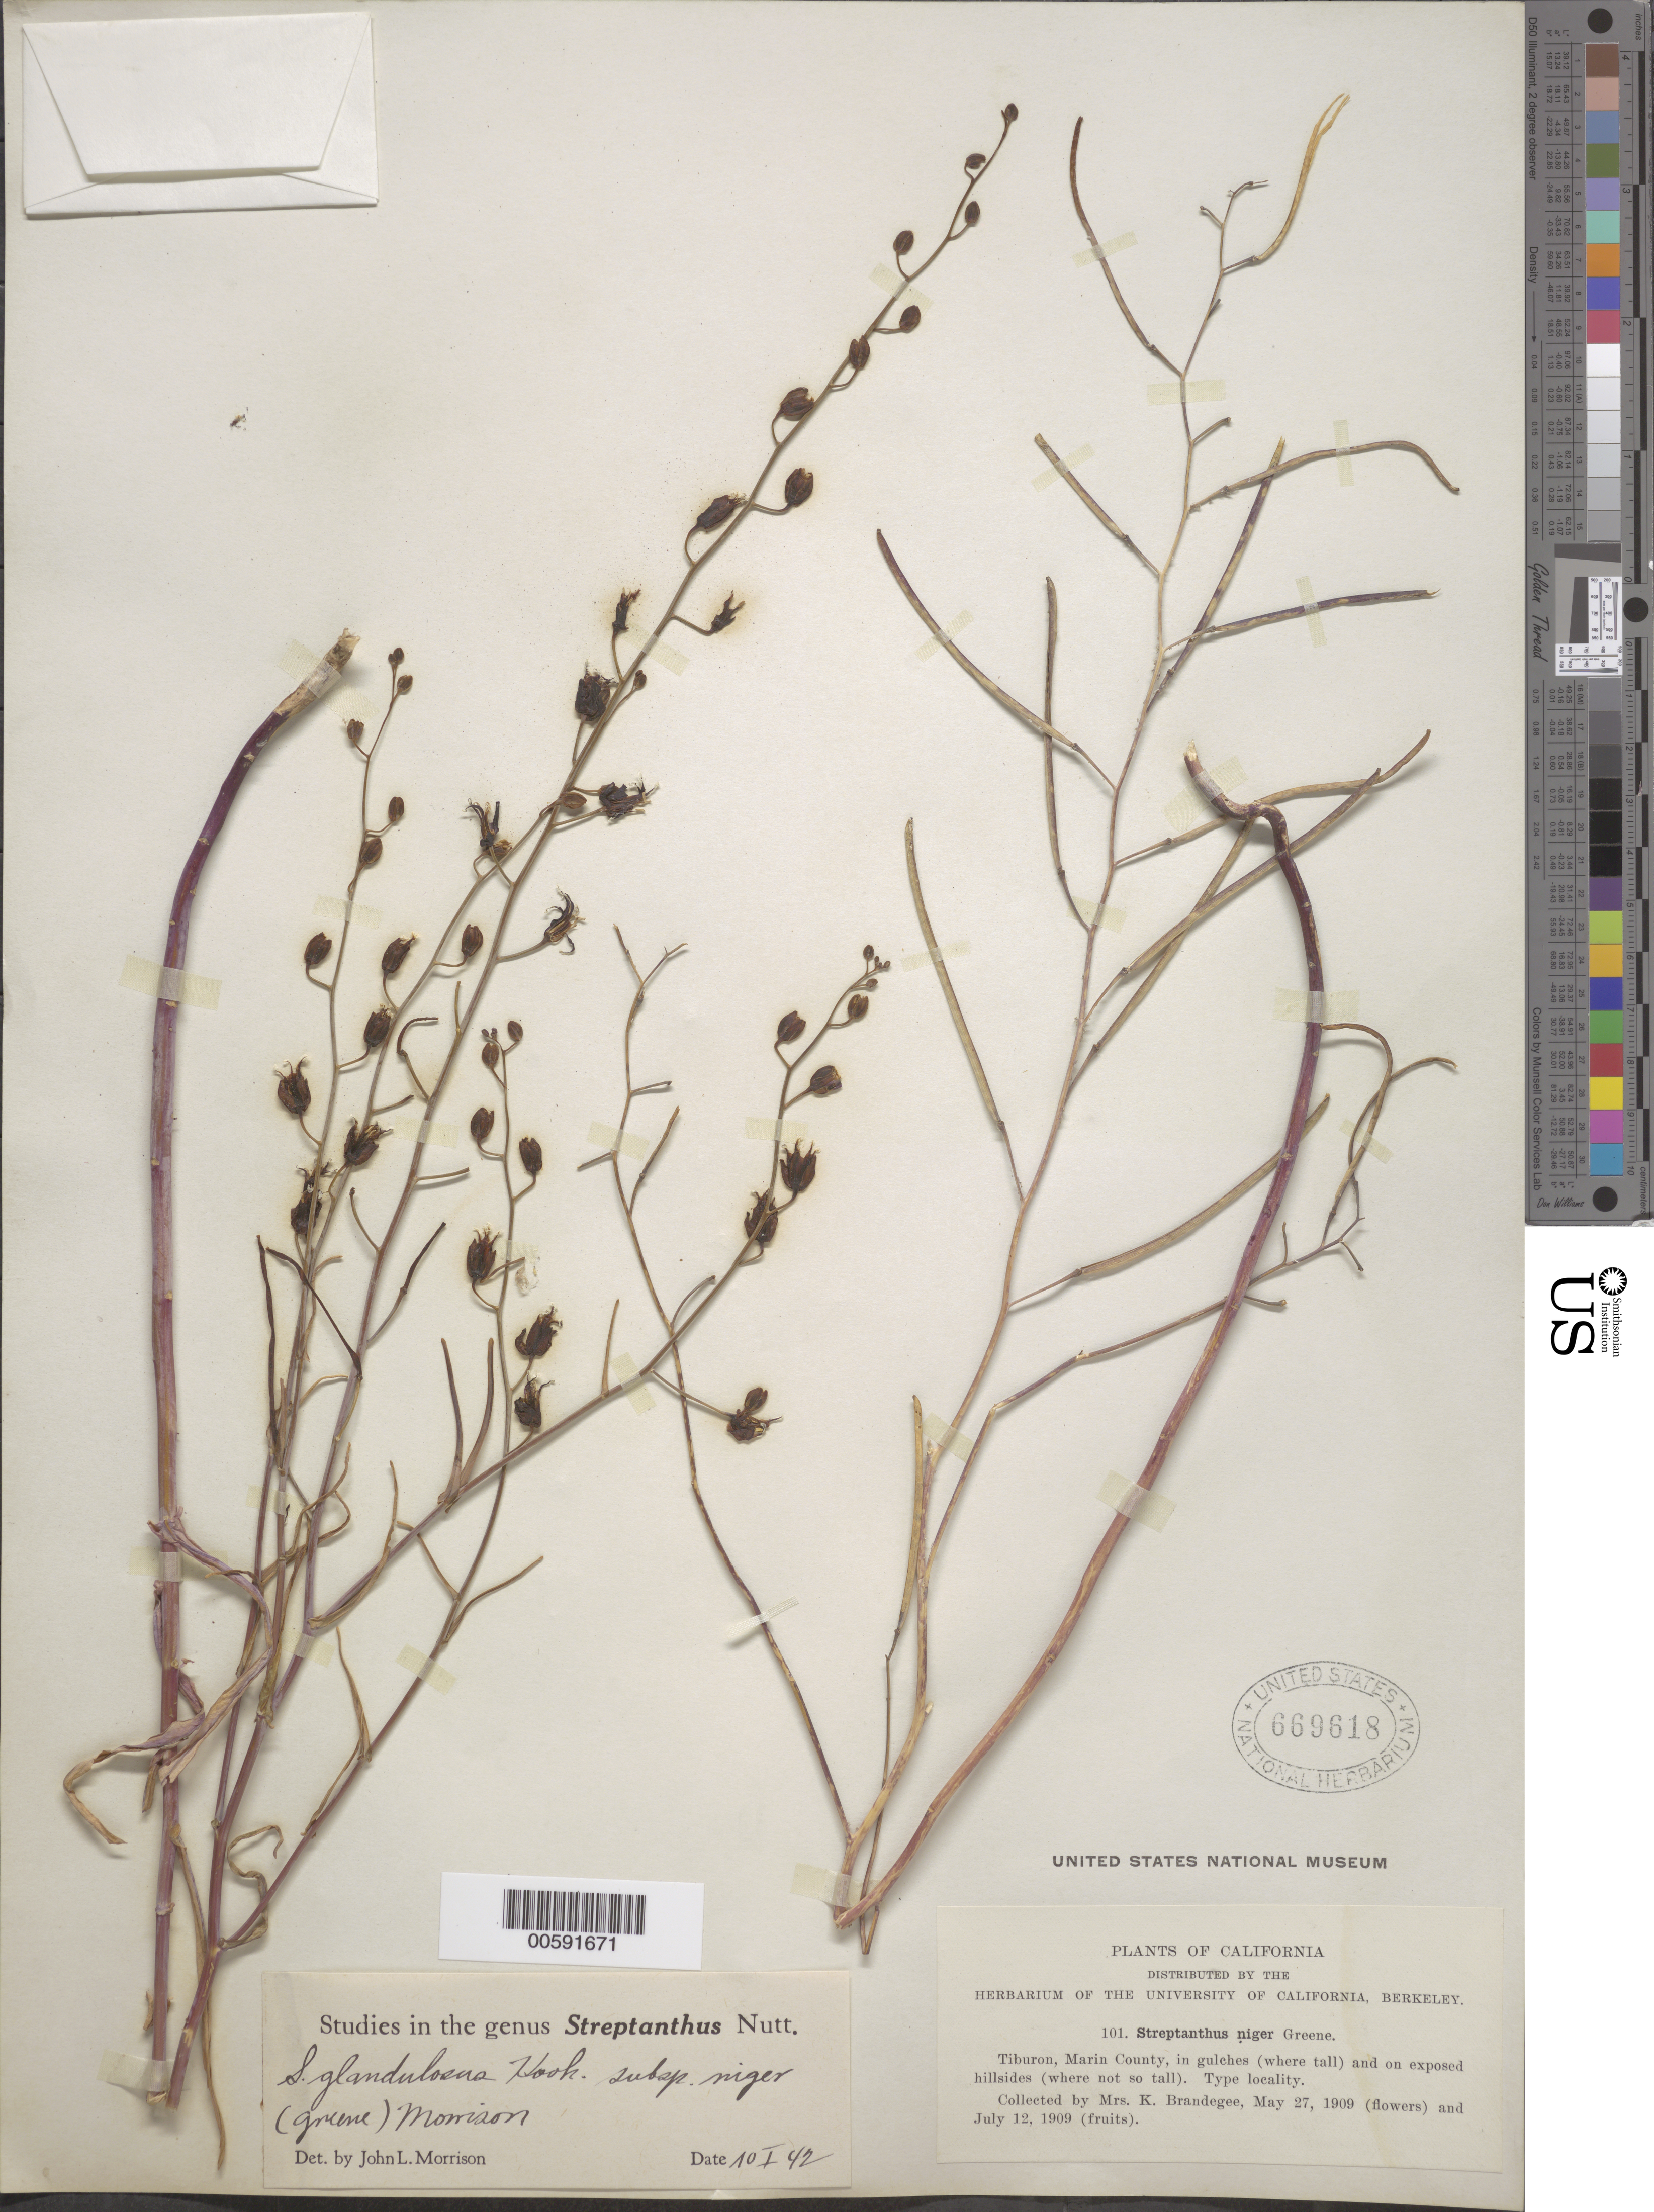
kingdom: Plantae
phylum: Tracheophyta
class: Magnoliopsida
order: Brassicales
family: Brassicaceae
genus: Streptanthus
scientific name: Streptanthus niger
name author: Greene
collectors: M. K. Brandegee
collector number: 101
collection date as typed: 27 May 1909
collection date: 1909-05-27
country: United States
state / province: California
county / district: Marin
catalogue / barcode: US 669618